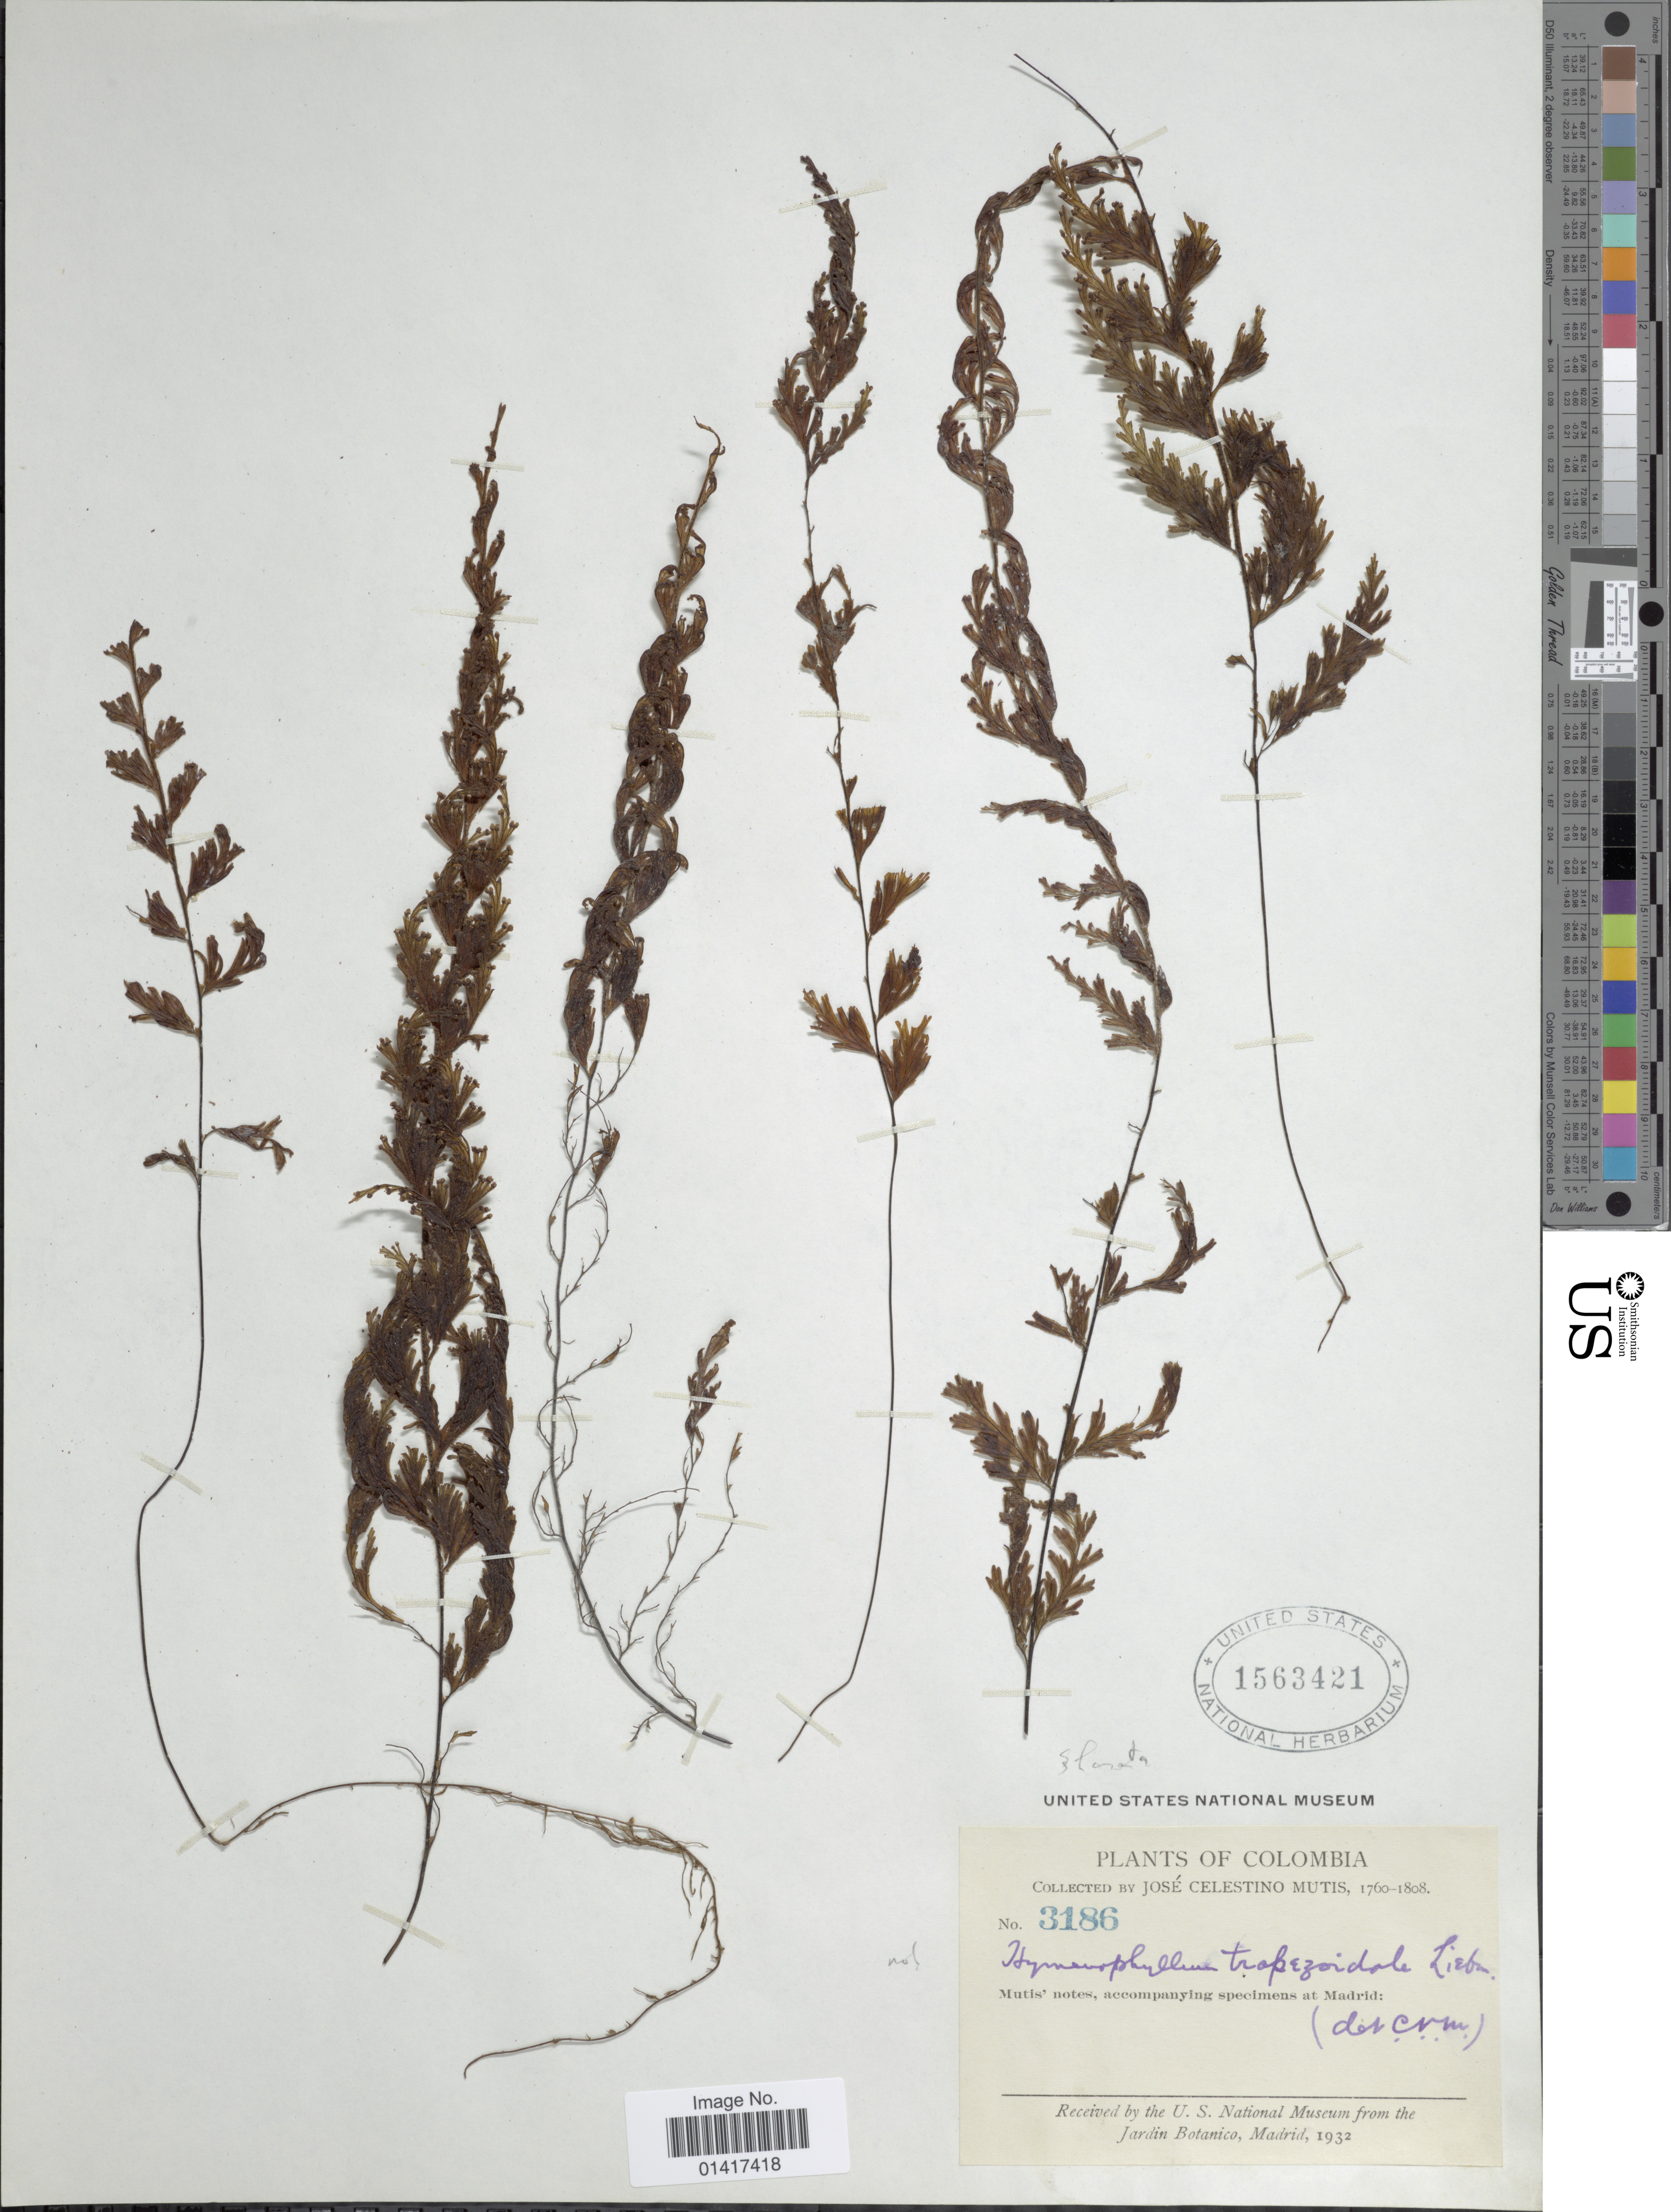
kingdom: Plantae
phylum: Tracheophyta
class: Polypodiopsida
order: Hymenophyllales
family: Hymenophyllaceae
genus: Hymenophyllum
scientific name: Hymenophyllum sp.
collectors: J. C. B. Mutis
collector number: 3186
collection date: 1760/1808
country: Colombia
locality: Accompanying specimens at Madrid [unsure placement]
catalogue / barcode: US 1563421